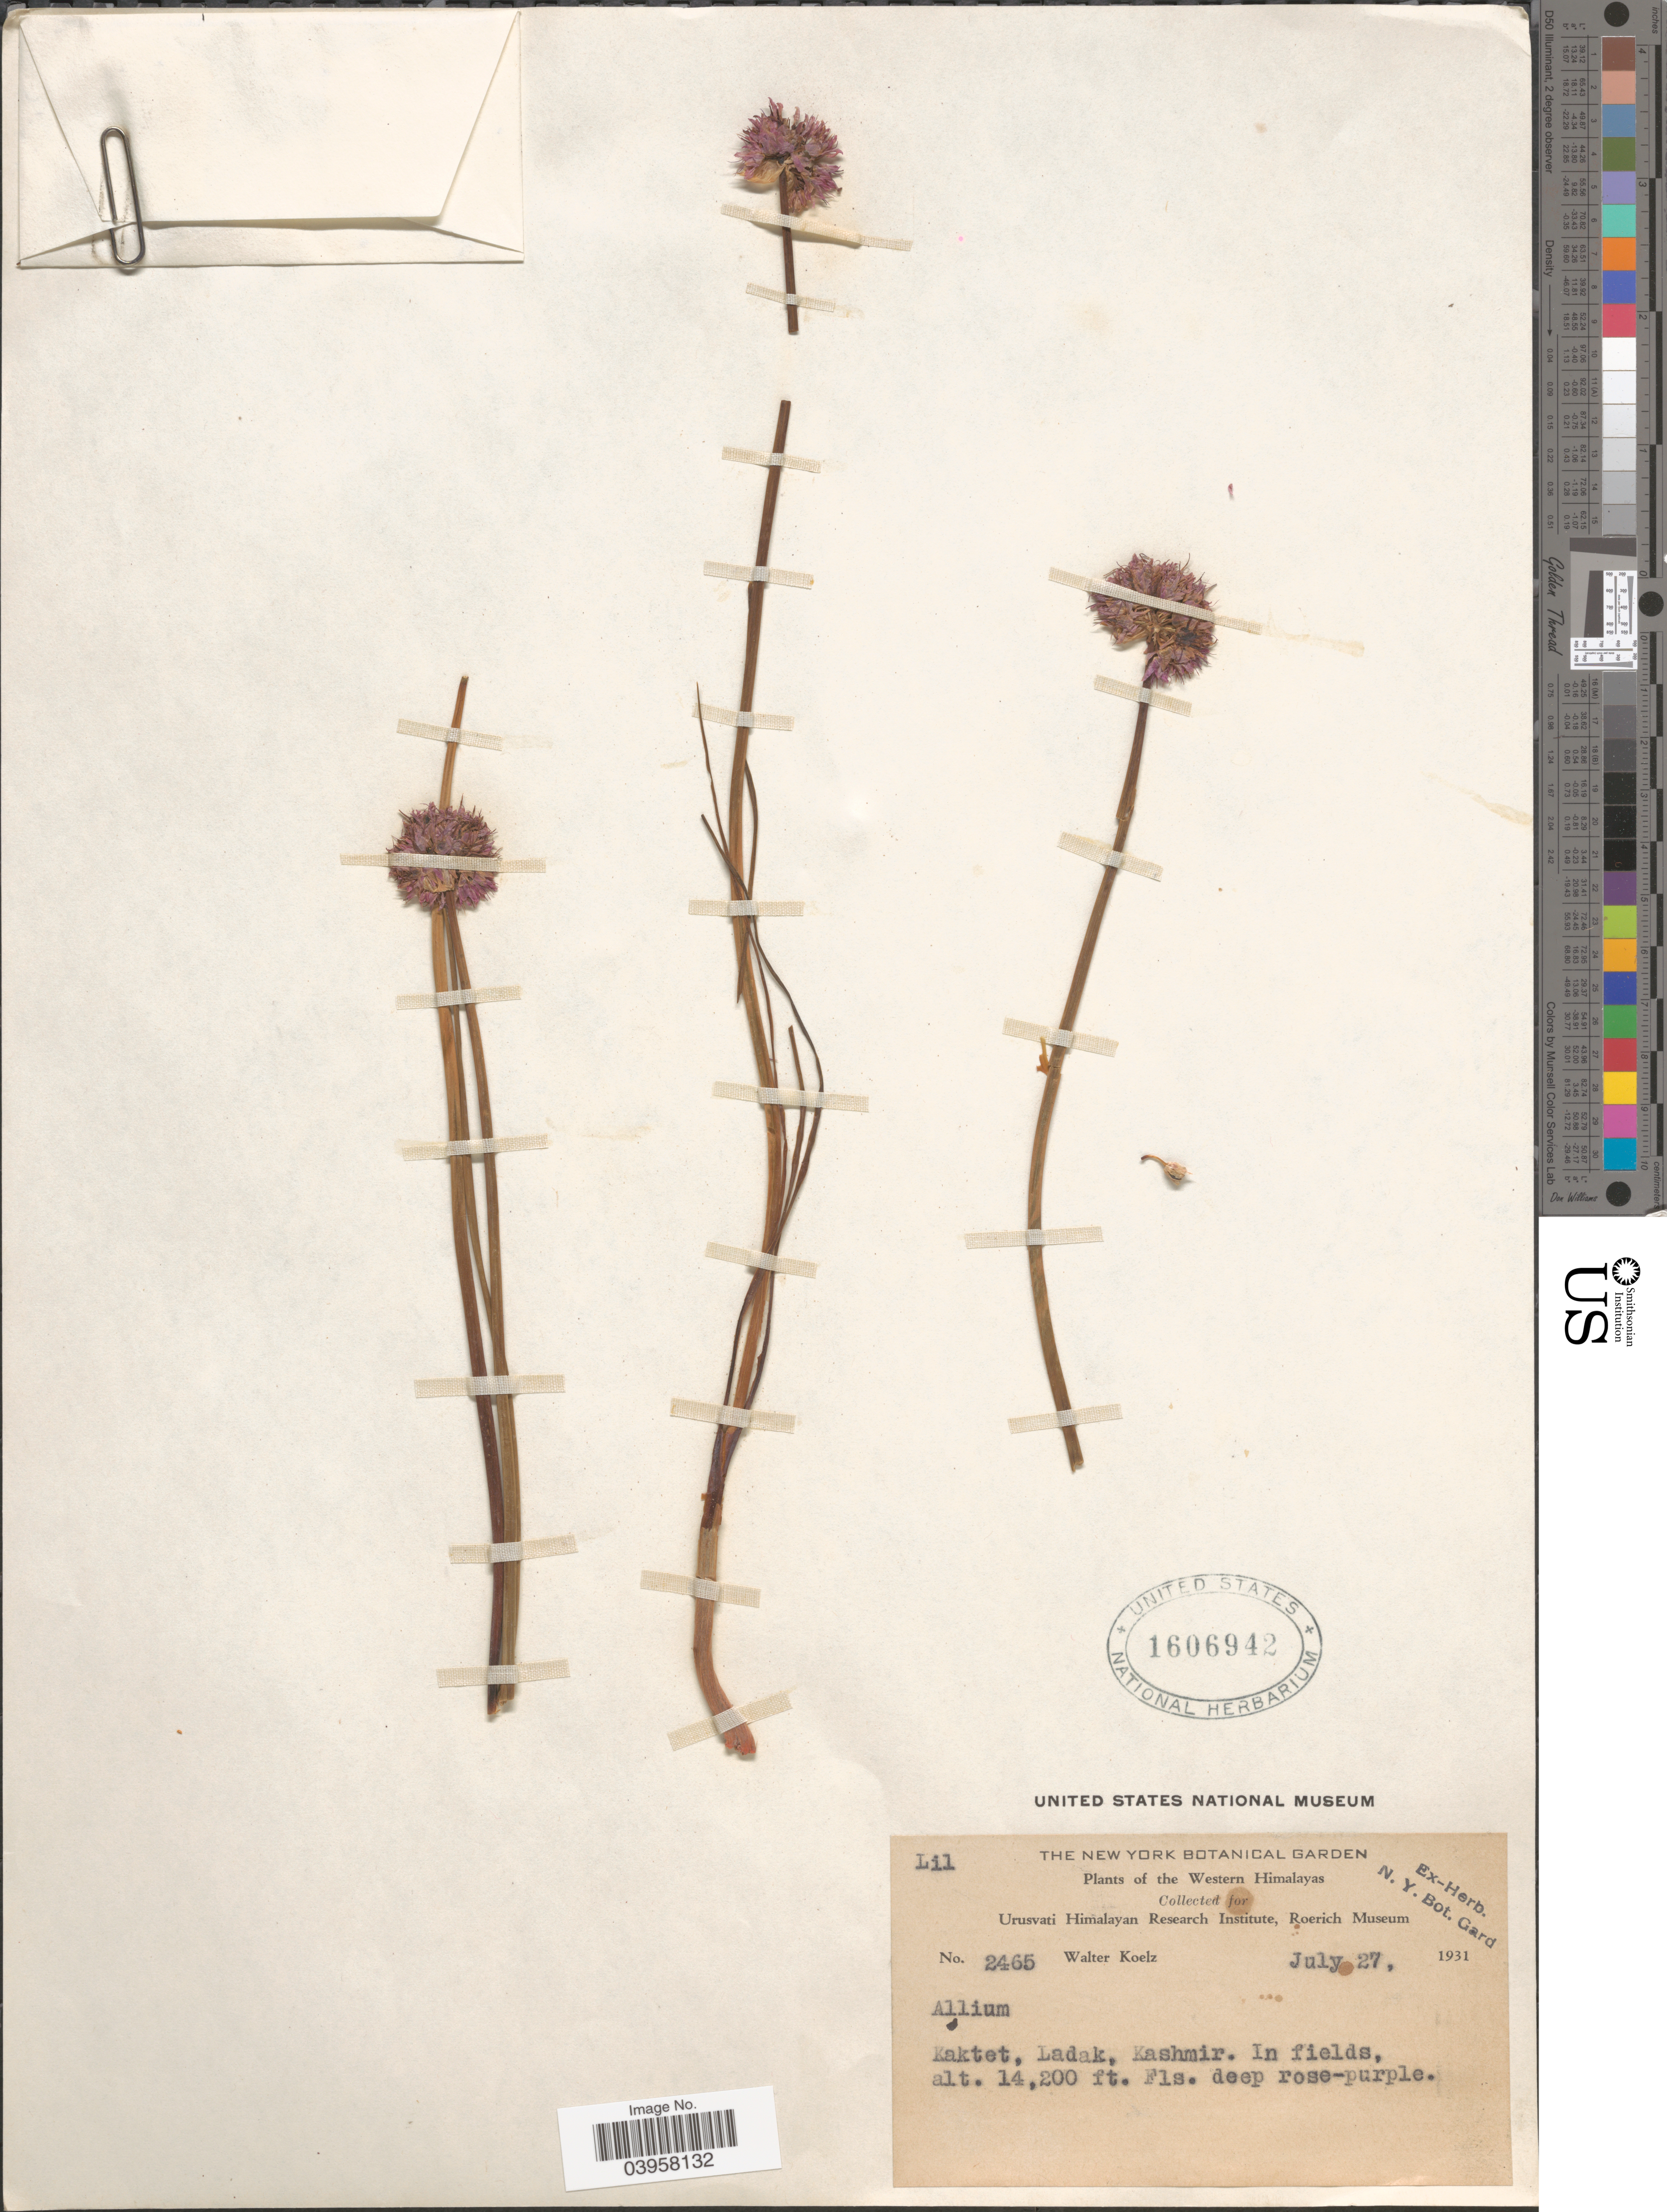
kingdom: Plantae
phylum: Tracheophyta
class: Liliopsida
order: Asparagales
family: Amaryllidaceae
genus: Allium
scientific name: Allium sp.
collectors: W. N. Koelz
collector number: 2465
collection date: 1931-07-27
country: India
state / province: Ladakh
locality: Western Himalayas. Kaktet, Ladak, Kashmir.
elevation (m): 4328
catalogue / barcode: US 1606942